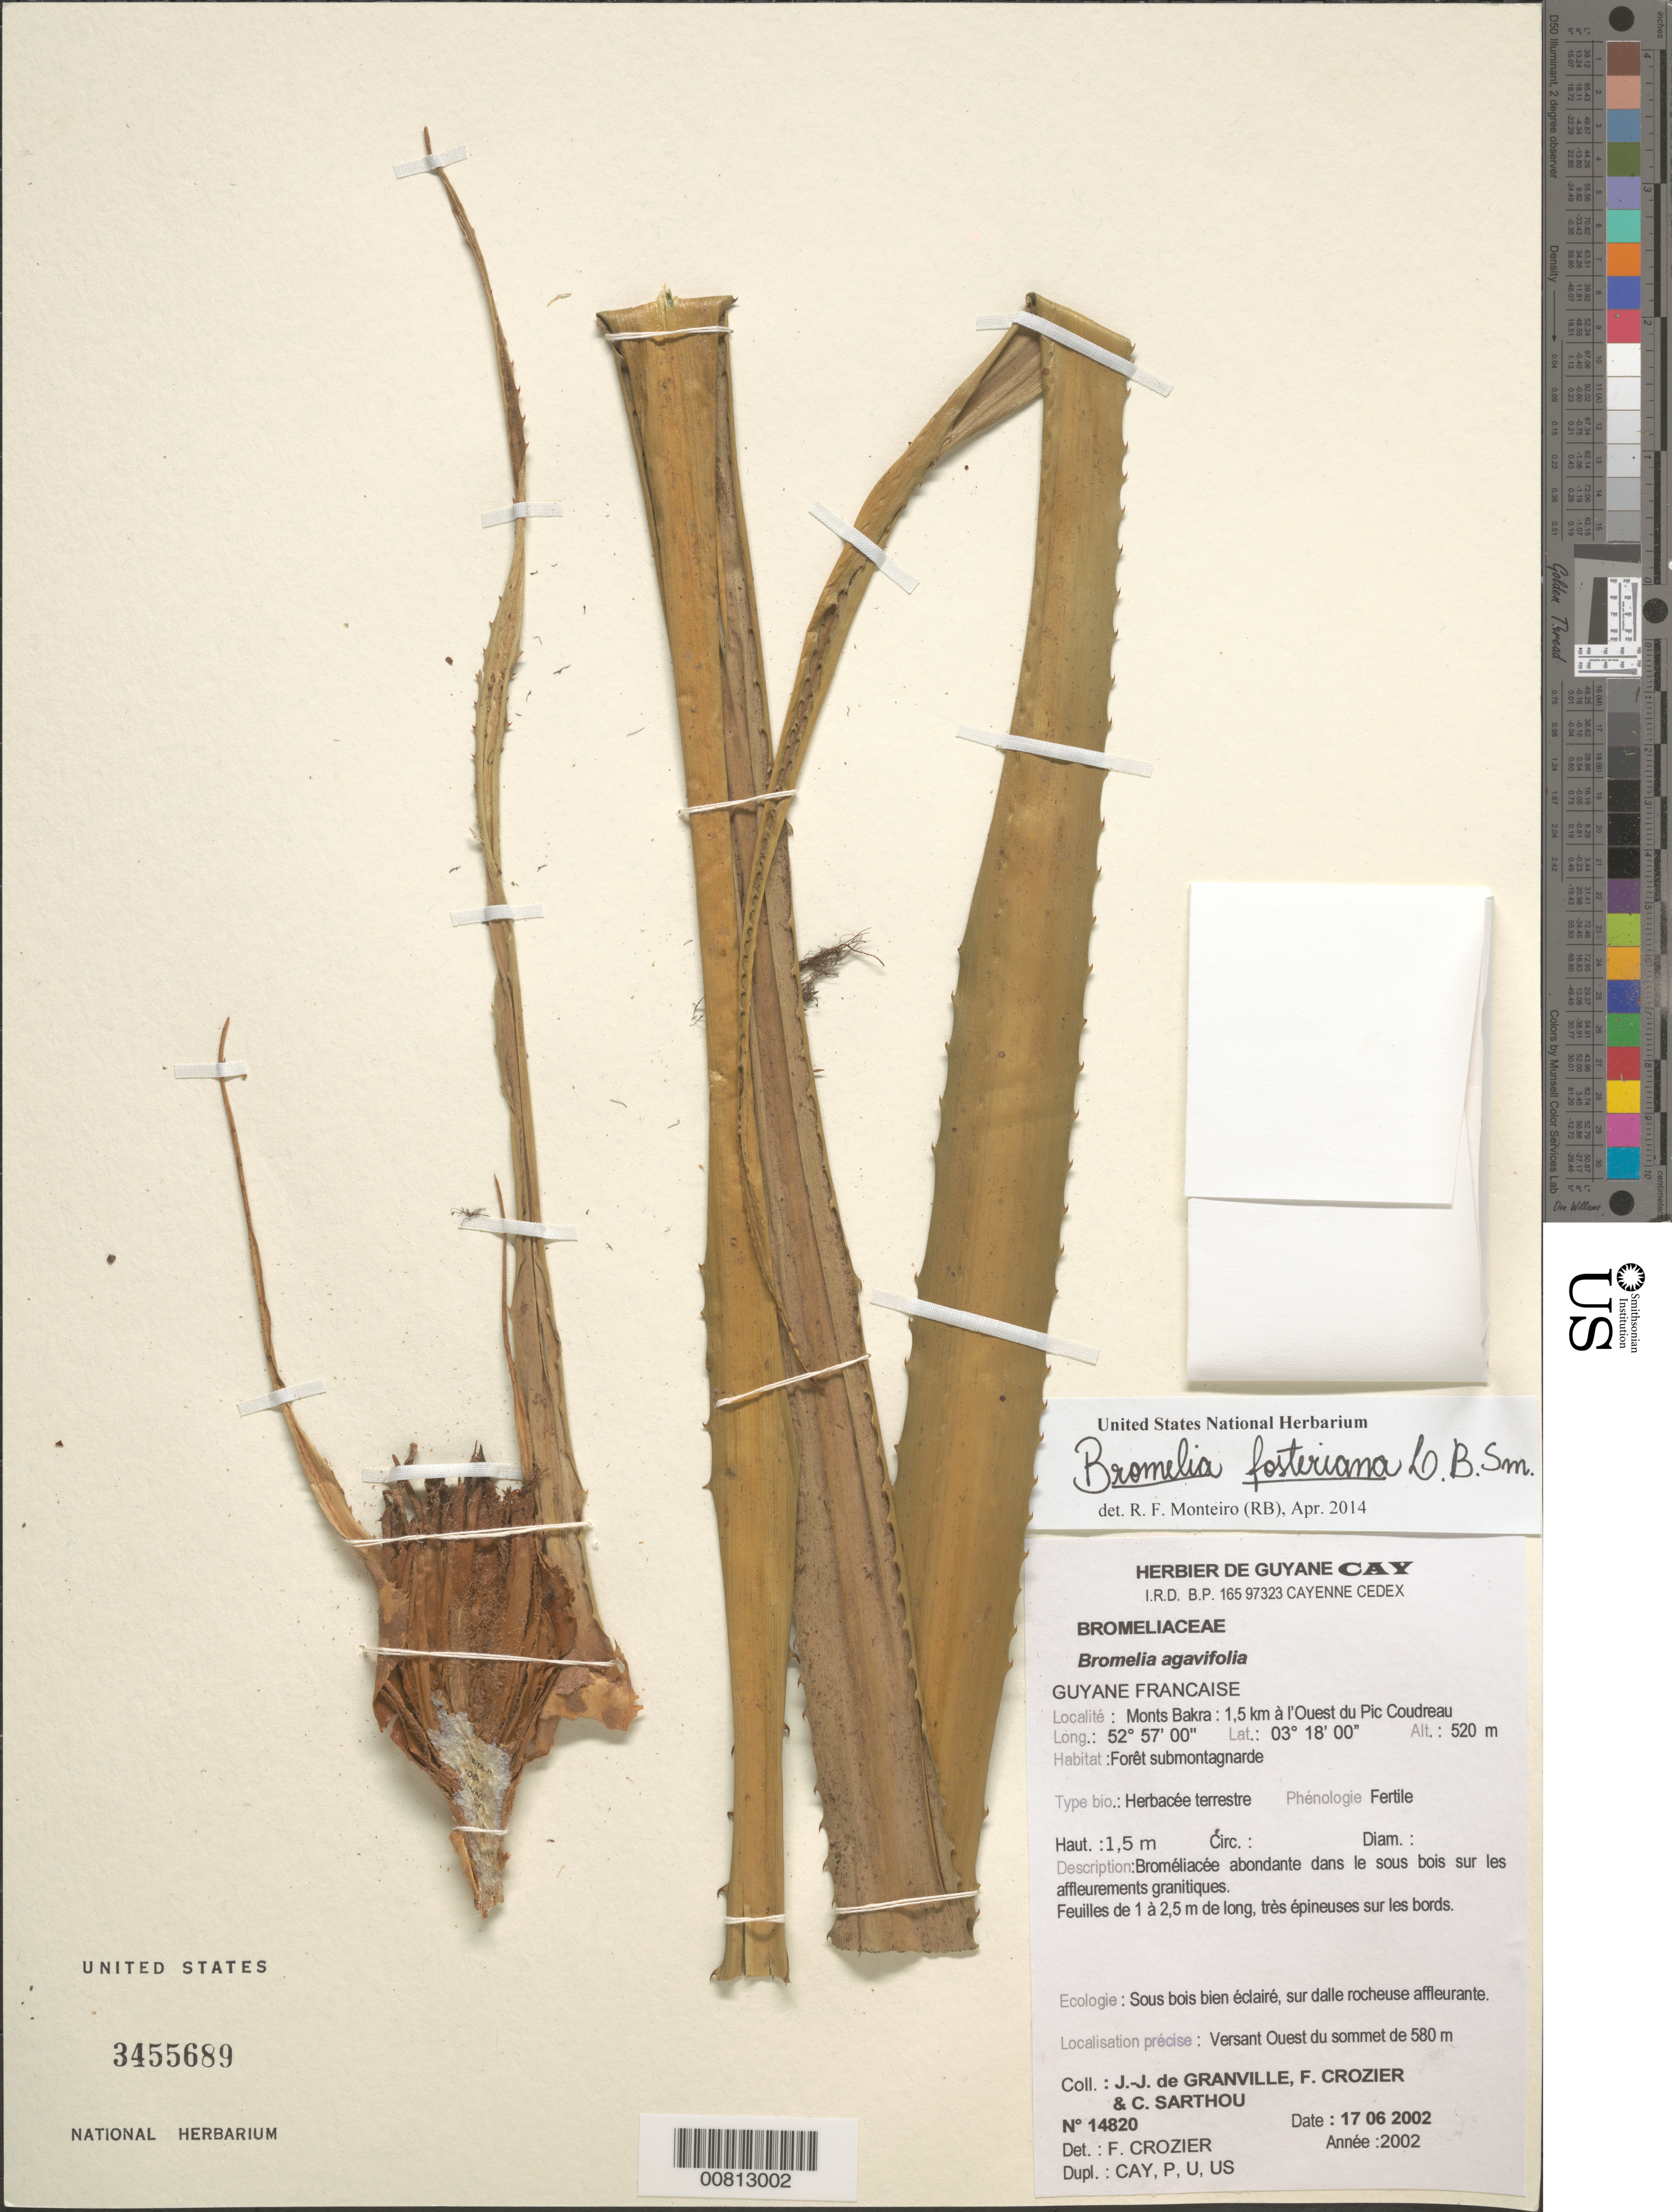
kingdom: Plantae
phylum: Tracheophyta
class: Liliopsida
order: Poales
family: Bromeliaceae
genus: Bromelia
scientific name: Bromelia agavifolia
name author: Brongn. ex Houllet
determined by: Crozier, F.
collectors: J.-J. de Granville, F. Crozier & C. Sarthou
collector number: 14820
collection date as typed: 17-Jun-02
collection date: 2002-06-17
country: French Guiana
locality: Monts Bakra, 1.5 km a l'Ouest du Pic Coudreau, versant ouest du sommet de 580 m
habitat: Forêt submontagnarde; sous bois bien eclaire, sur dalle rocheuse affleurante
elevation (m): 520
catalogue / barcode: US 3455689